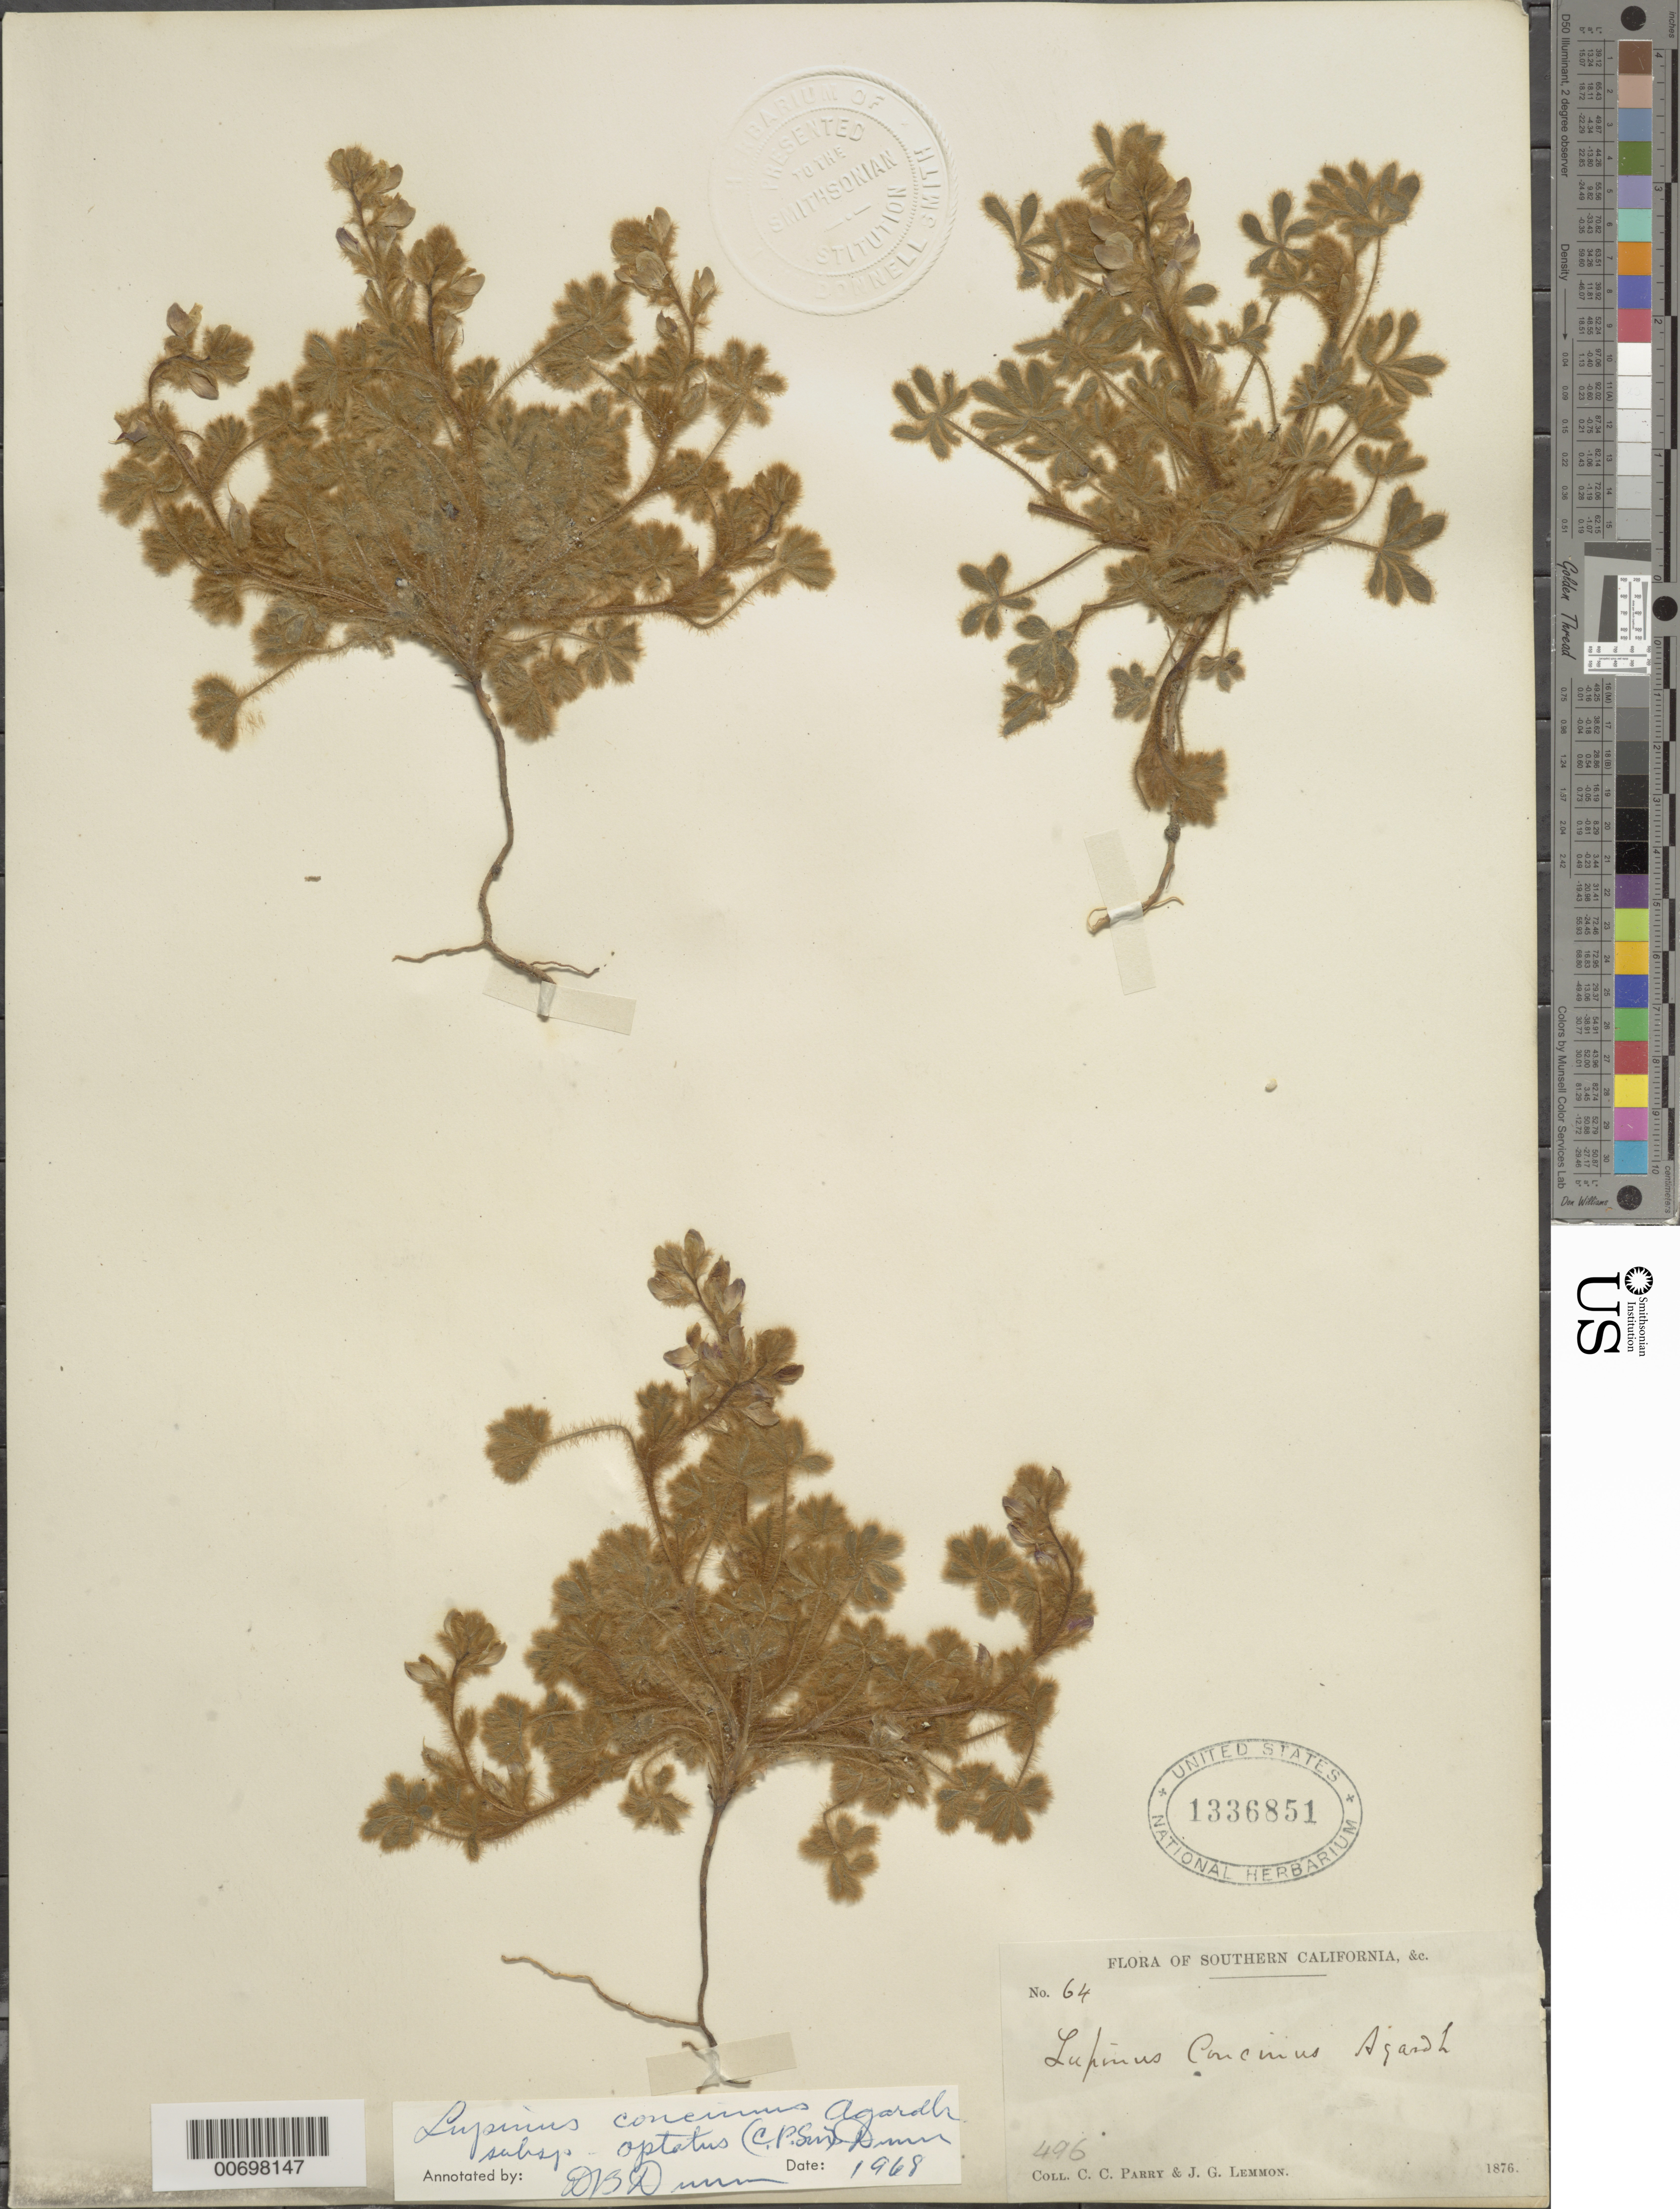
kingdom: Plantae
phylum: Tracheophyta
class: Magnoliopsida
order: Fabales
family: Fabaceae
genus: Lupinus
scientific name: Lupinus concinnus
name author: J. Agardh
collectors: C. C. Parry & J. G. Lemmon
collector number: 64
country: United States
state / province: California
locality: Southern.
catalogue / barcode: US 1336851